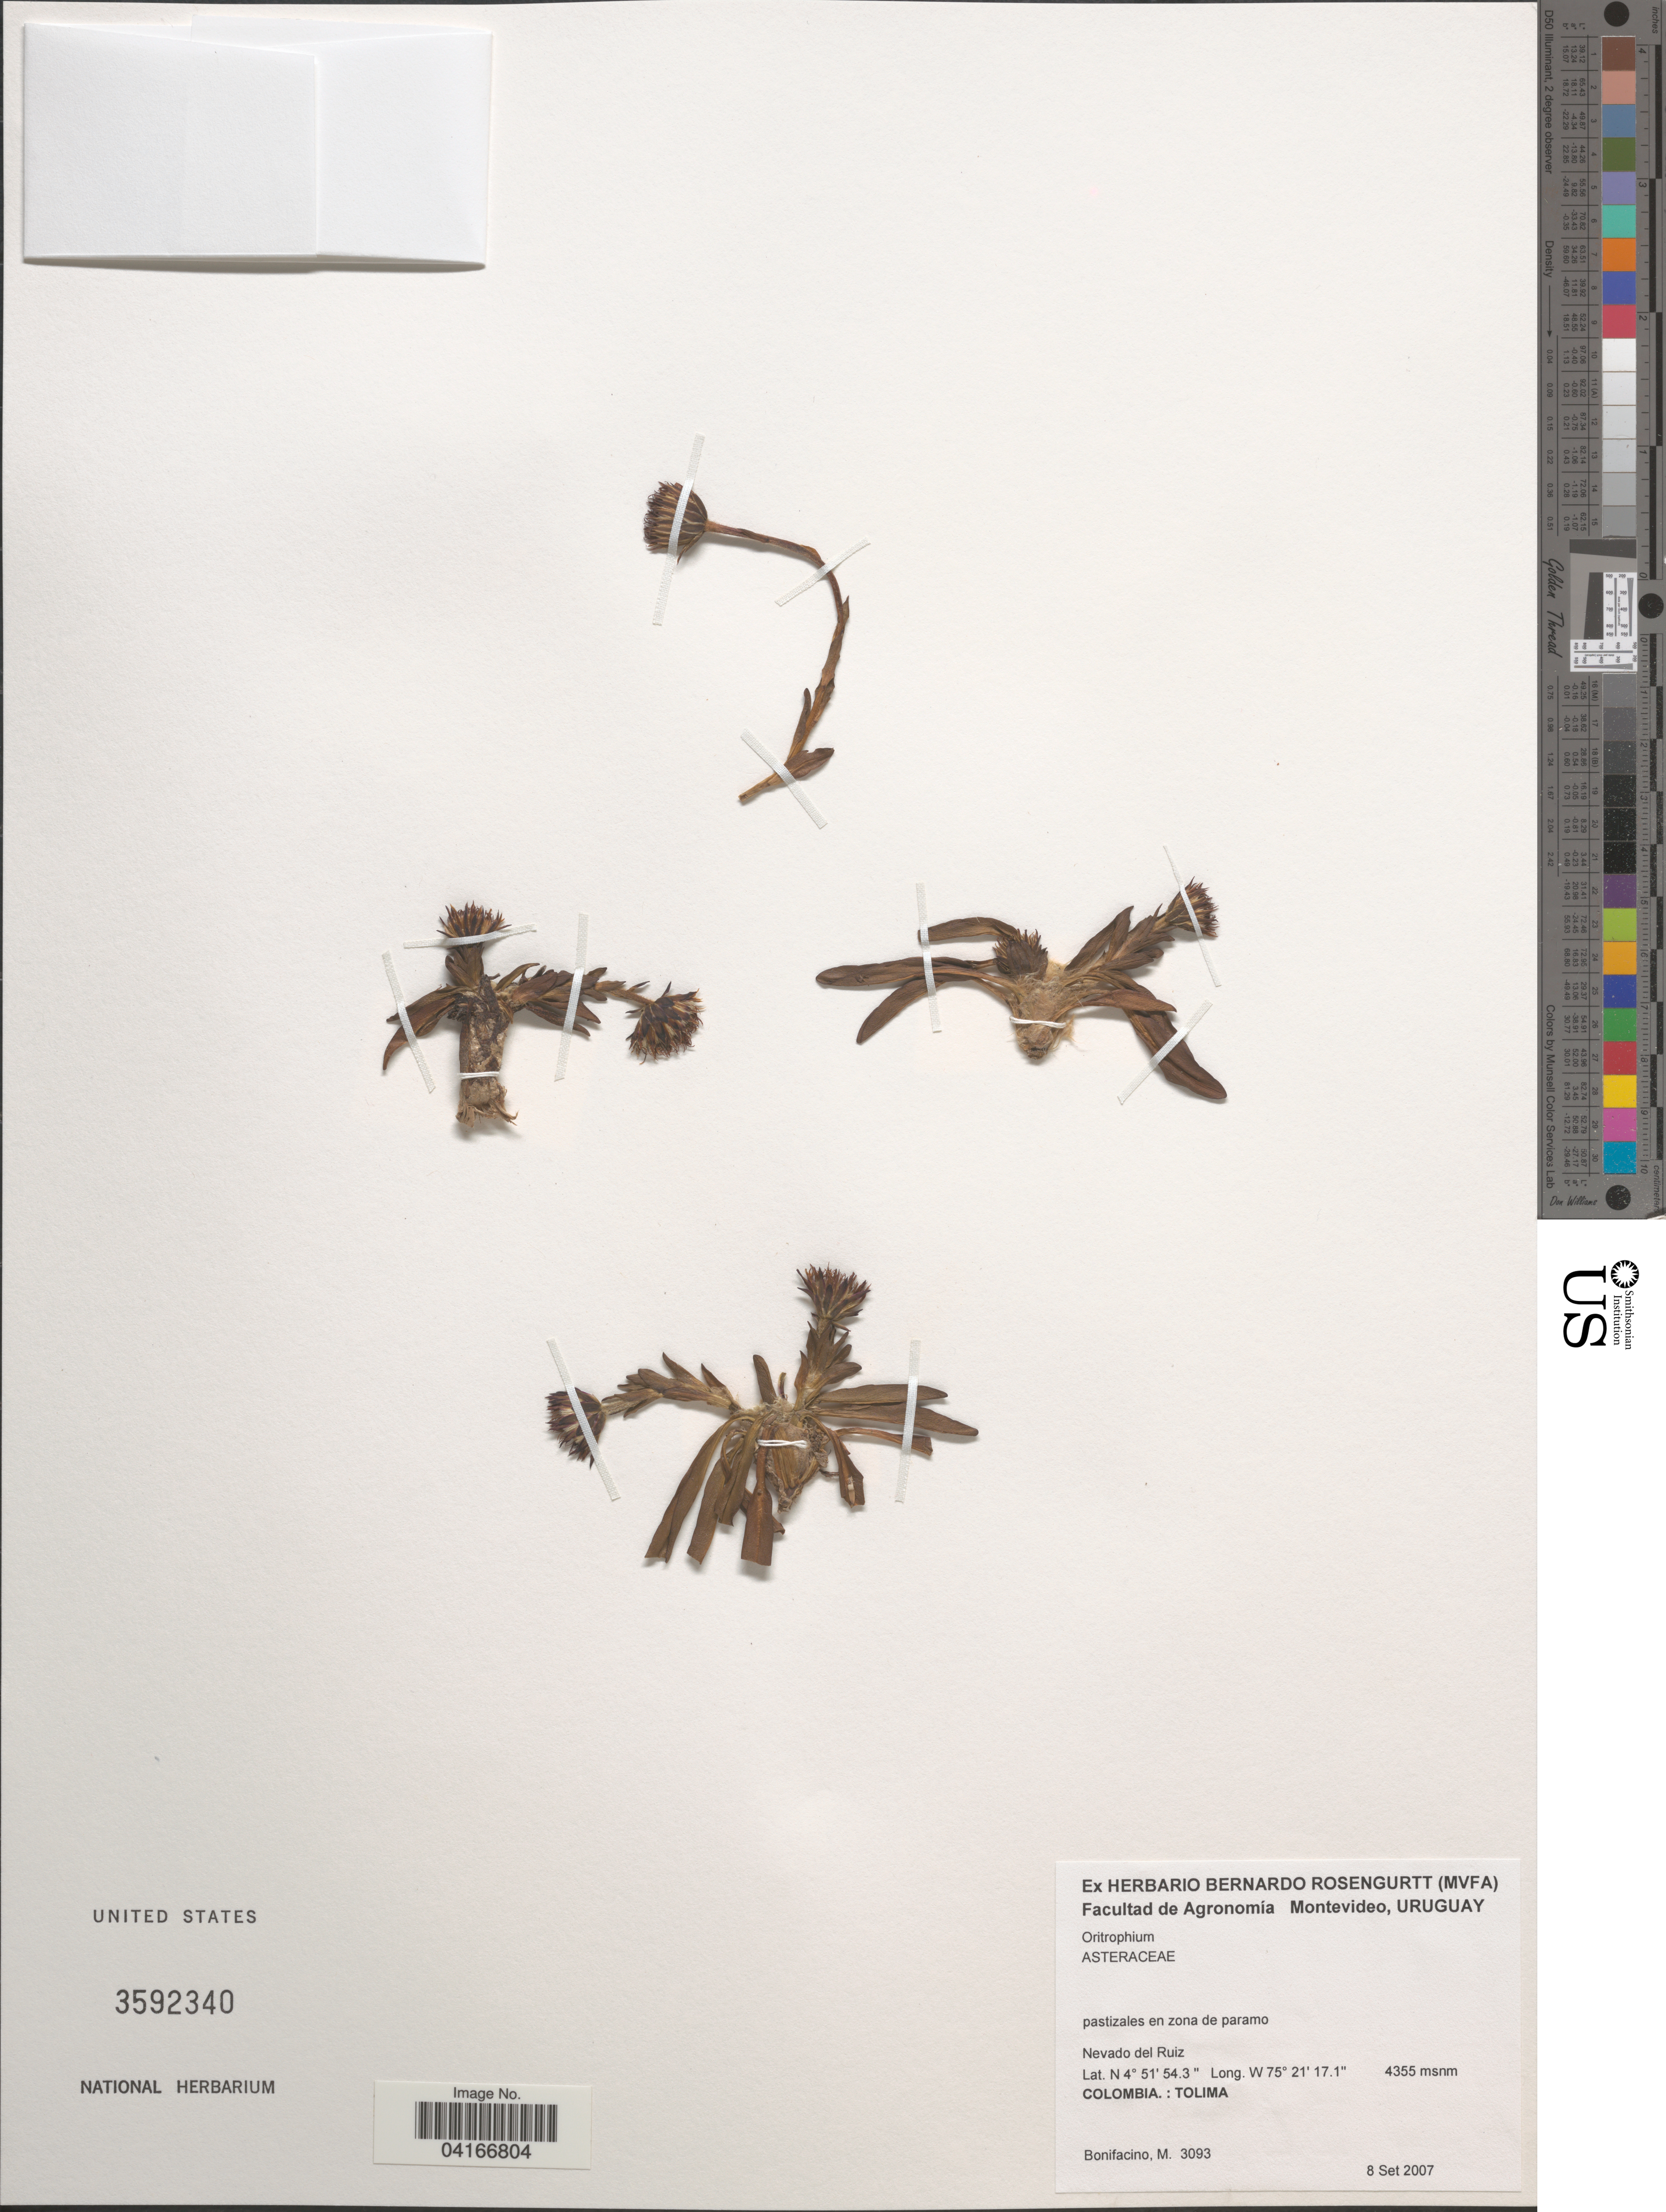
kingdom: Plantae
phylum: Tracheophyta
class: Magnoliopsida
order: Asterales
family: Asteraceae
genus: Oritrophium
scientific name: Oritrophium sp.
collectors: M. Bonifacino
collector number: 3093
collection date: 2007-09-08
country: Colombia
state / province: Tolima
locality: Nevado del Ruiz.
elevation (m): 4355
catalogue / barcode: US 3592340